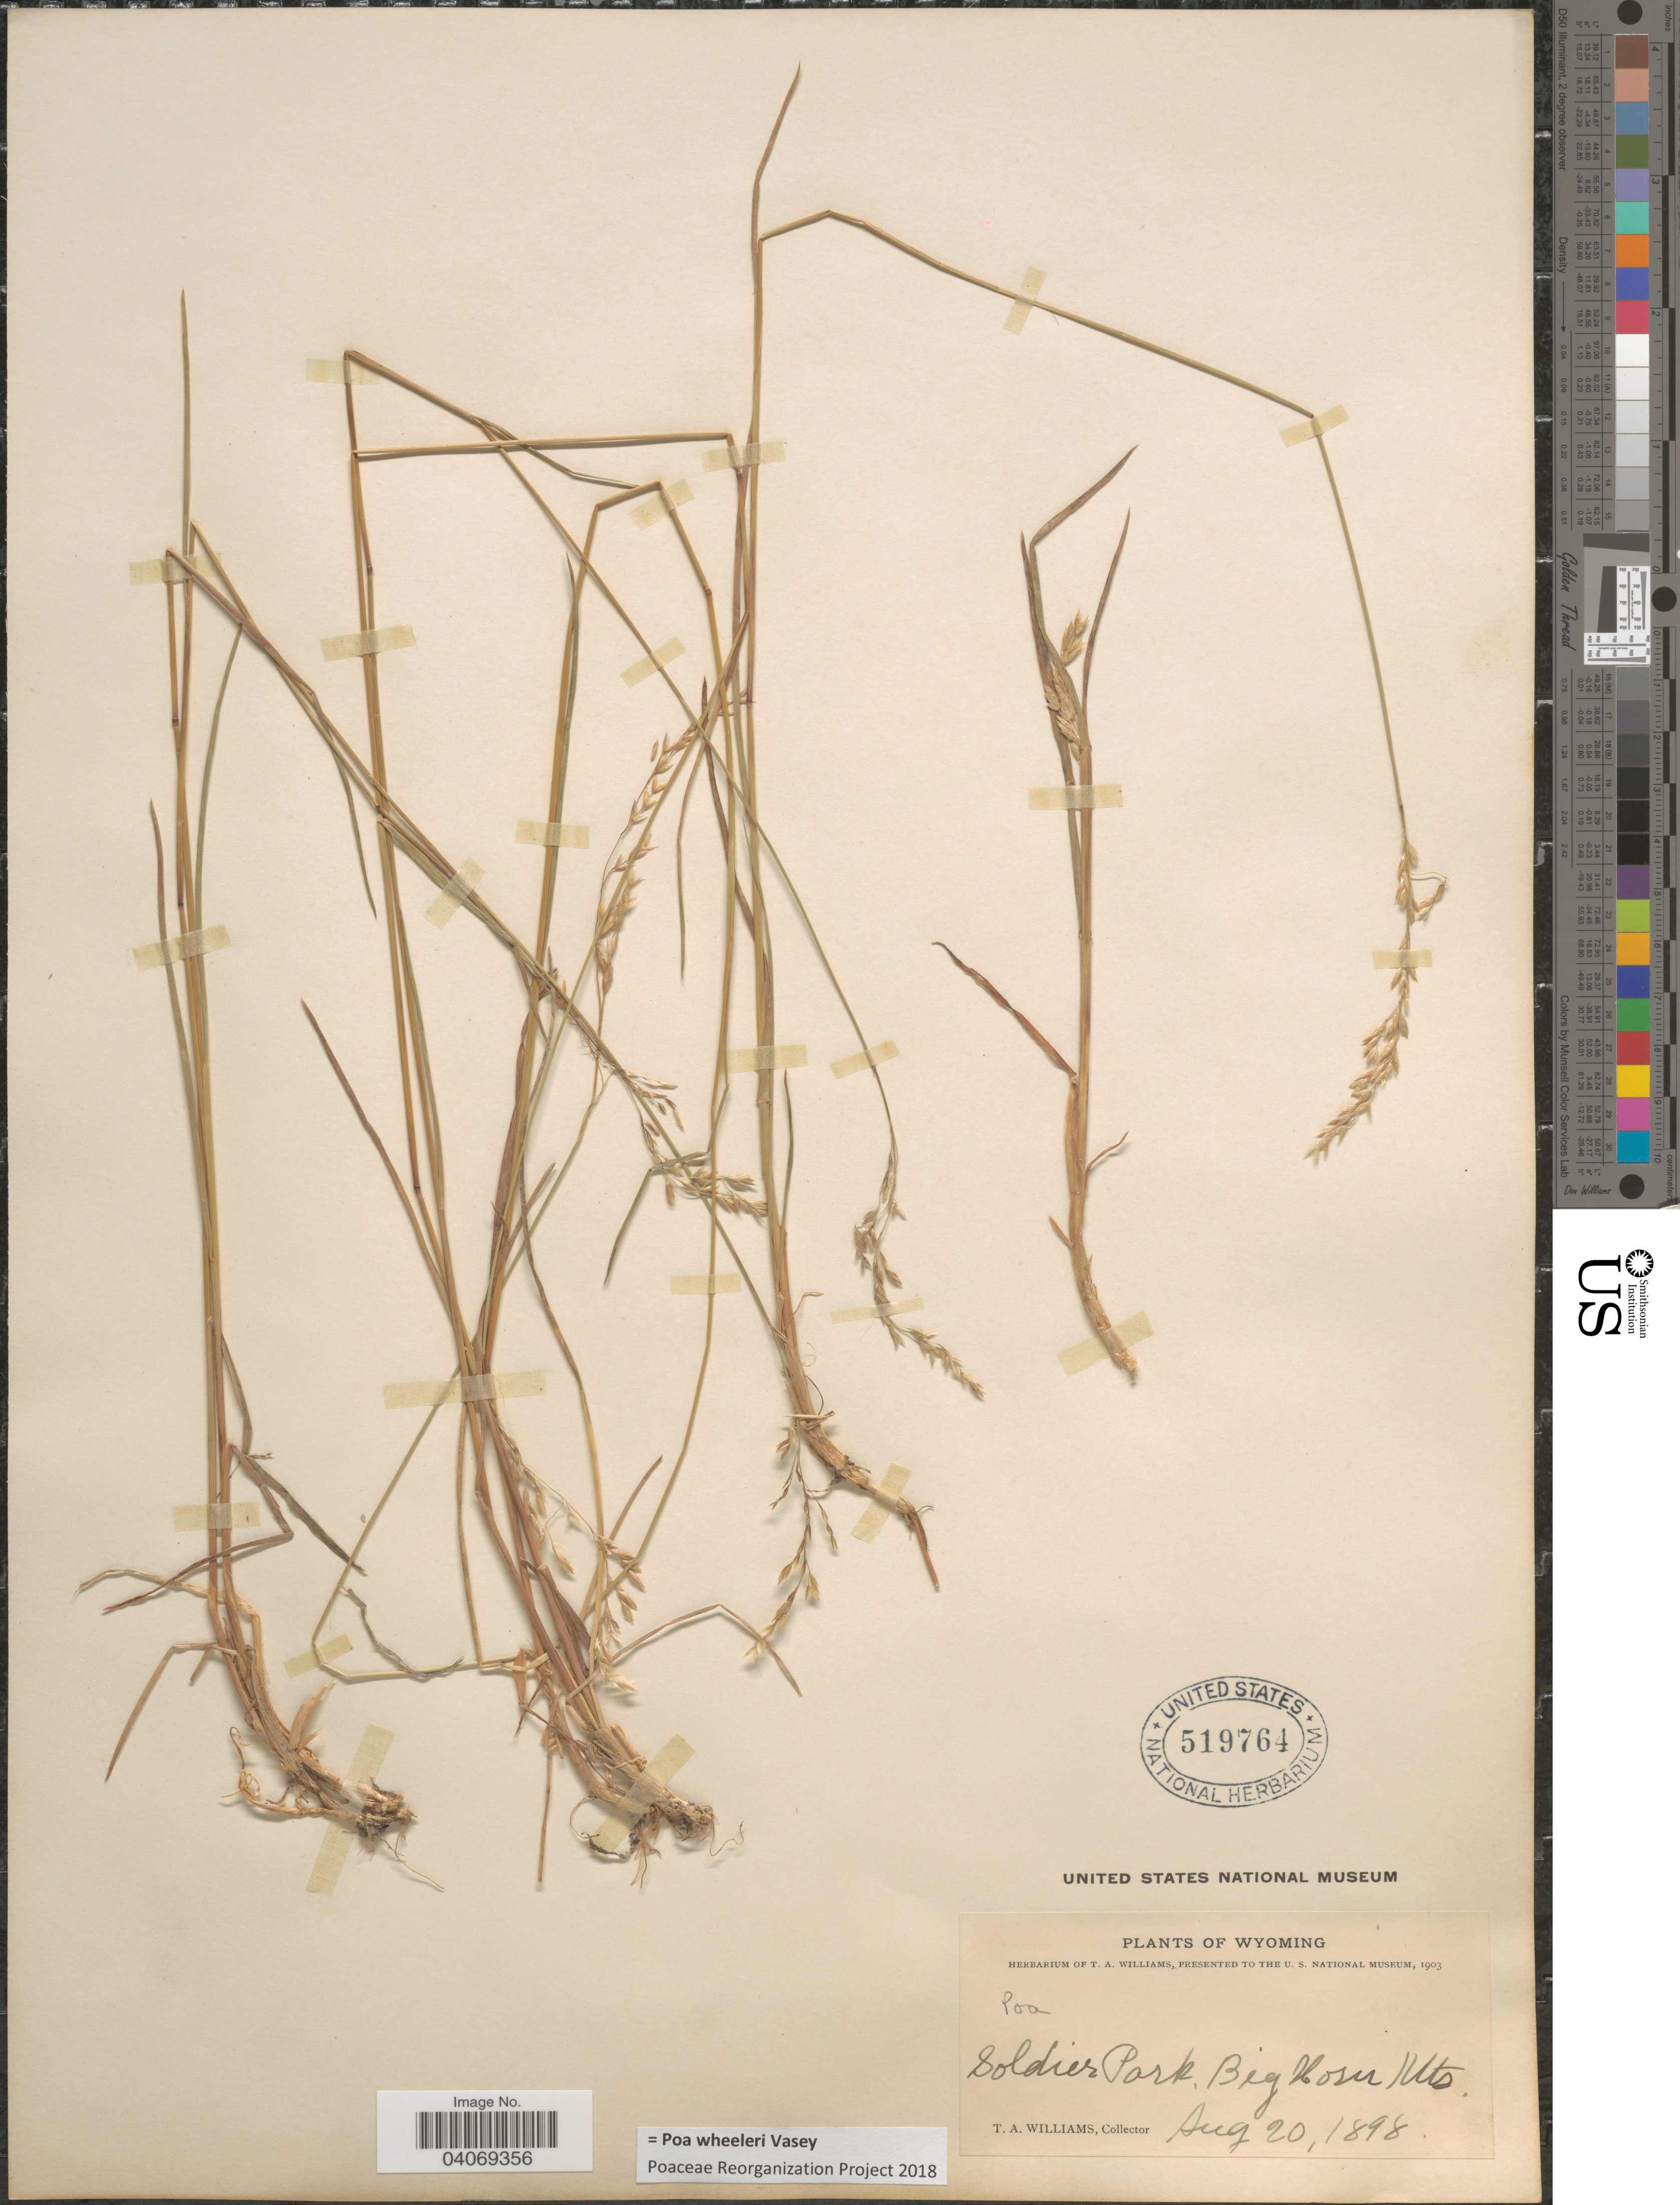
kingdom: Plantae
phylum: Tracheophyta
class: Liliopsida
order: Poales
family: Poaceae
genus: Poa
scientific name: Poa wheeleri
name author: Vasey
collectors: T. Williams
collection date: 1898-08-20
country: United States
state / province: Wyoming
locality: Soldiers Park, Big Horn Mts.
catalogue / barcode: US 519764